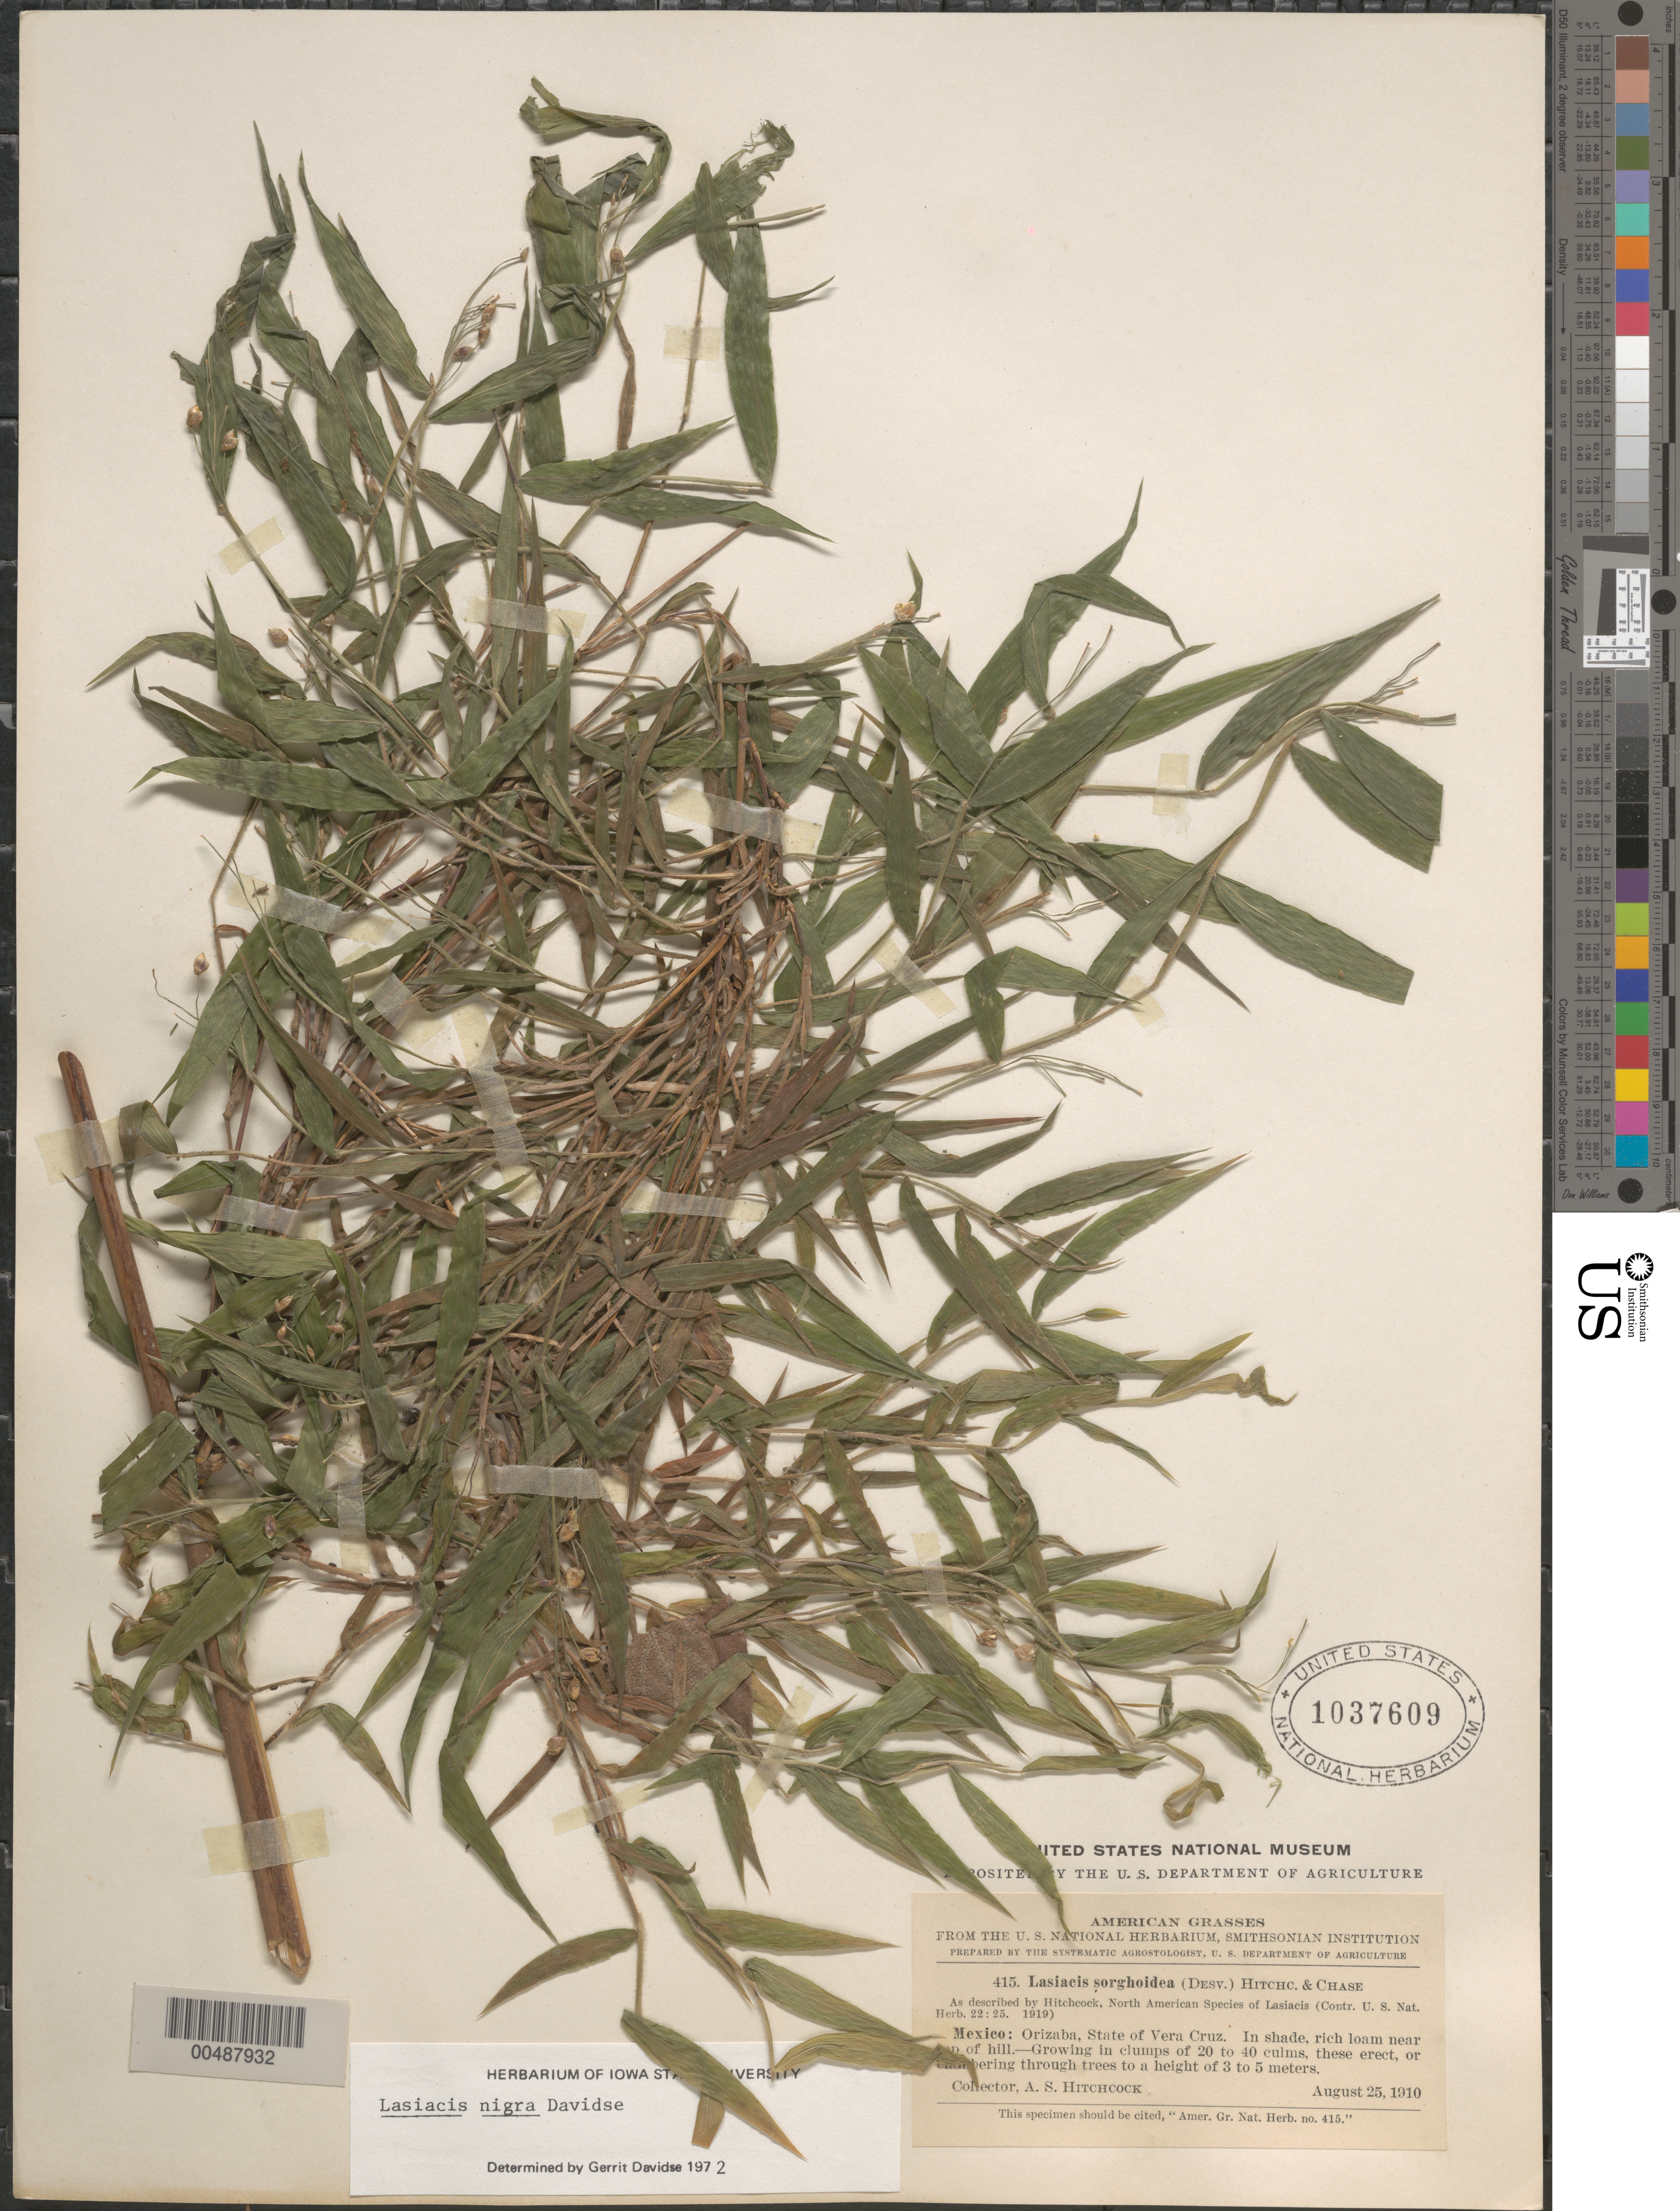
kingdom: Plantae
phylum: Tracheophyta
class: Liliopsida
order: Poales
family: Poaceae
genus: Lasiacis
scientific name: Lasiacis maxonii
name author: Swallen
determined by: Davidse, Gerrit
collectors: A. S. Hitchcock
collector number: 415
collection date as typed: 25 Aug 1910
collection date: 1910-08-25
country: Mexico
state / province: Veracruz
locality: Orizaba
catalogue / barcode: US 1037609